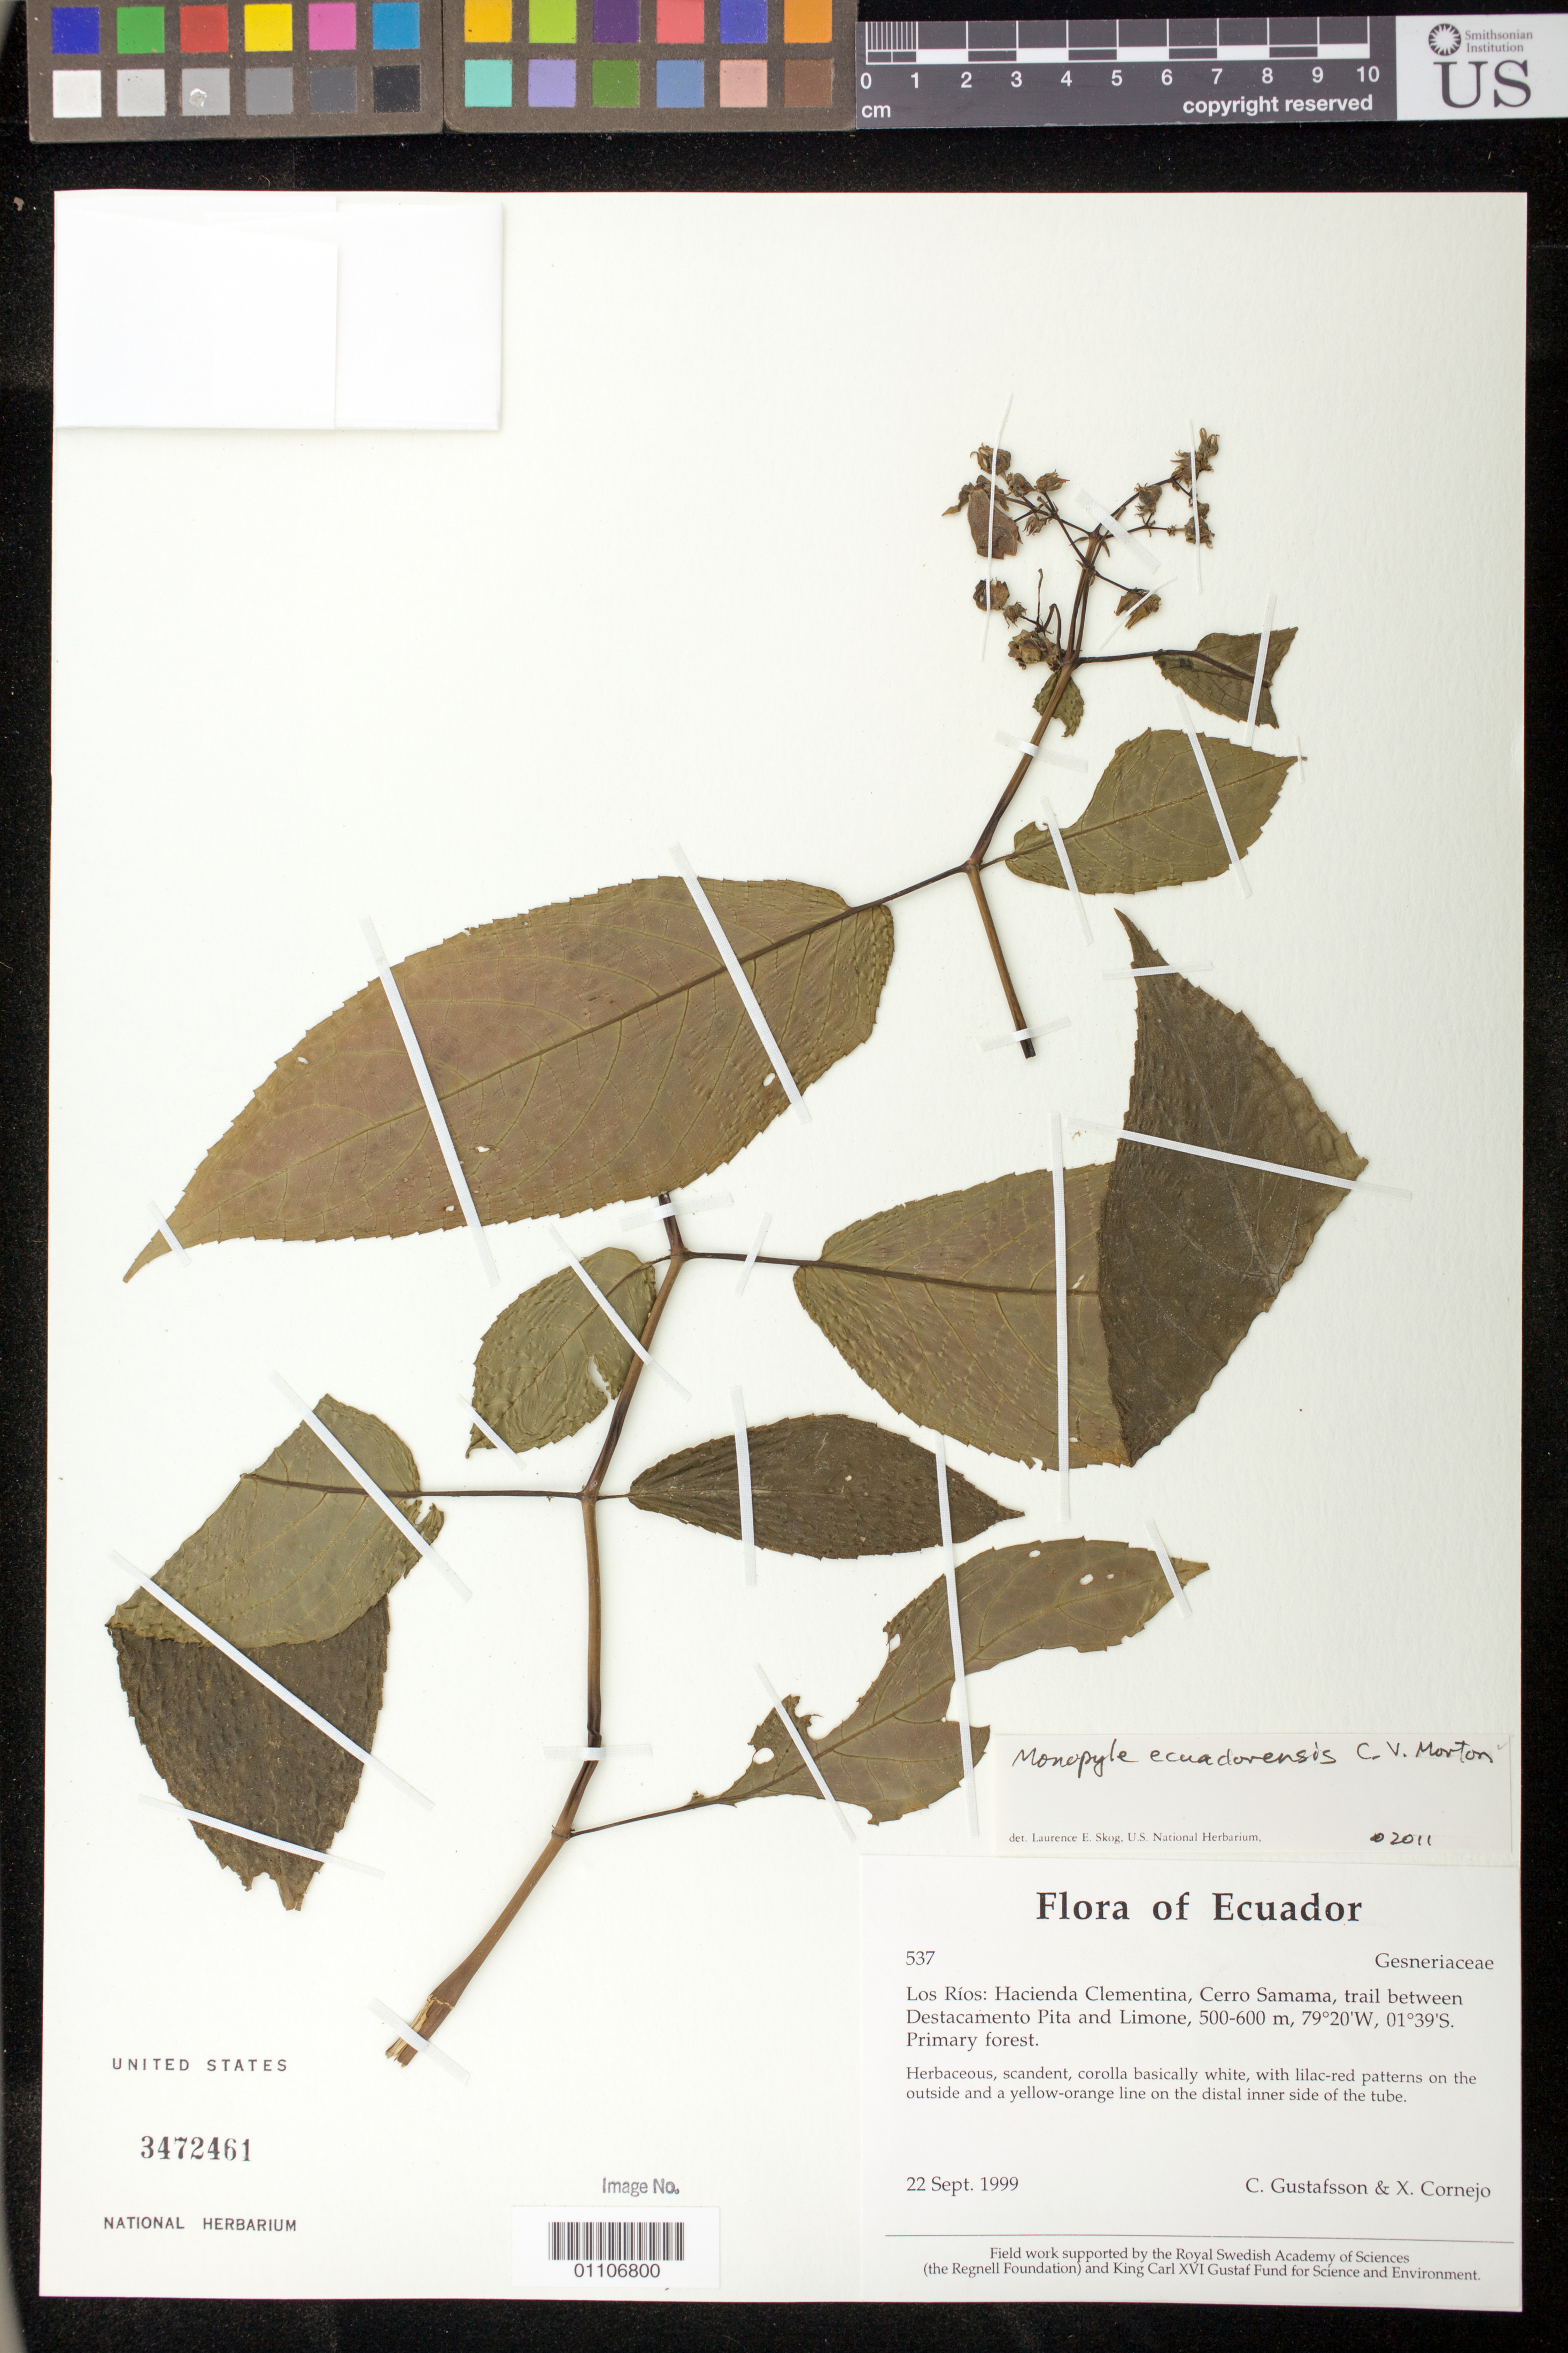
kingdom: Plantae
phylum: Tracheophyta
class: Magnoliopsida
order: Lamiales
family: Gesneriaceae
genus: Monopyle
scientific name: Monopyle ecuadorensis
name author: C.V. Morton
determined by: Skog, Laurence E.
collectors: C. G. Gustafsson & X. F. Cornejo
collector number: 537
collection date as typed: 22 Sep 1999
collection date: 1999-09-22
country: Ecuador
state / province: Los Rios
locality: Hacienda Clementina, Cerro Samama, trail between Destacamento Pita and Limone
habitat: Primary forest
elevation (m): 500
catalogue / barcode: US 3472461